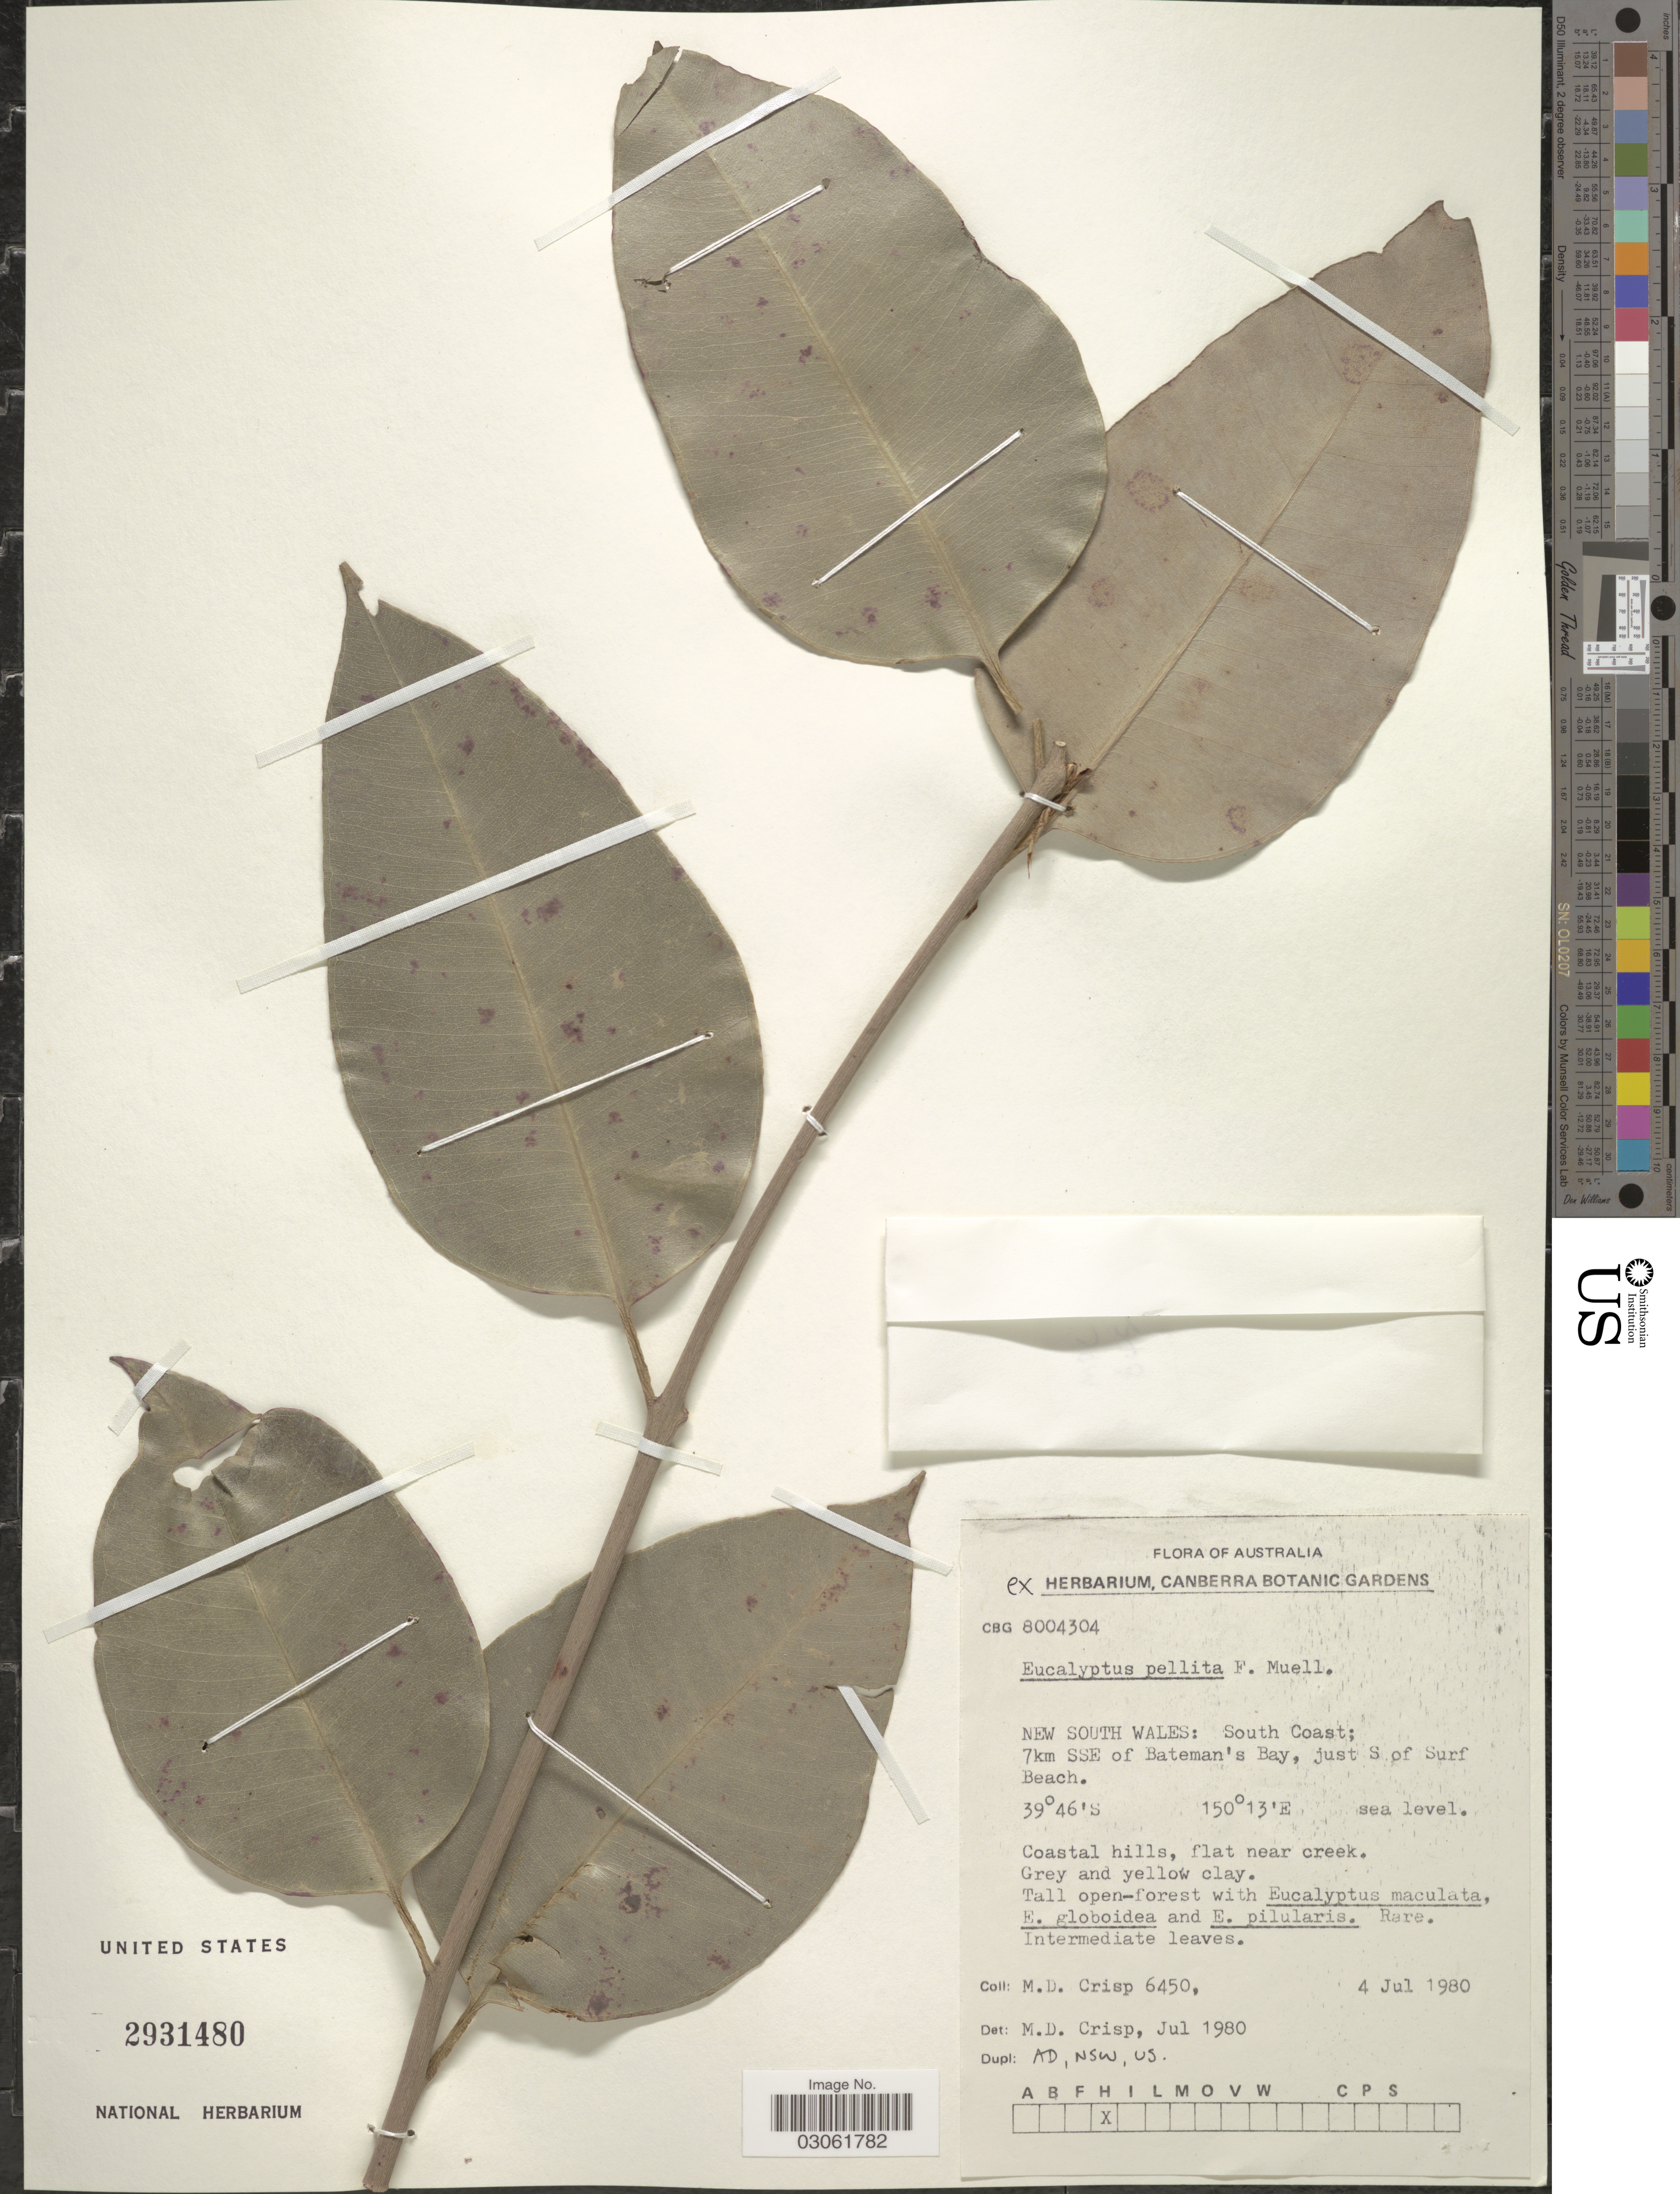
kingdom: Plantae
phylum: Tracheophyta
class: Magnoliopsida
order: Myrtales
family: Myrtaceae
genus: Eucalyptus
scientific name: Eucalyptus pellita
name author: F. Muell.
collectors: M. Crisp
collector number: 6450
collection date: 1980-07-04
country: Australia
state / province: New South Wales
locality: South Coast; 7km SSE of Bateman's Bay, just S of Surf Beach.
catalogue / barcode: US 2931480